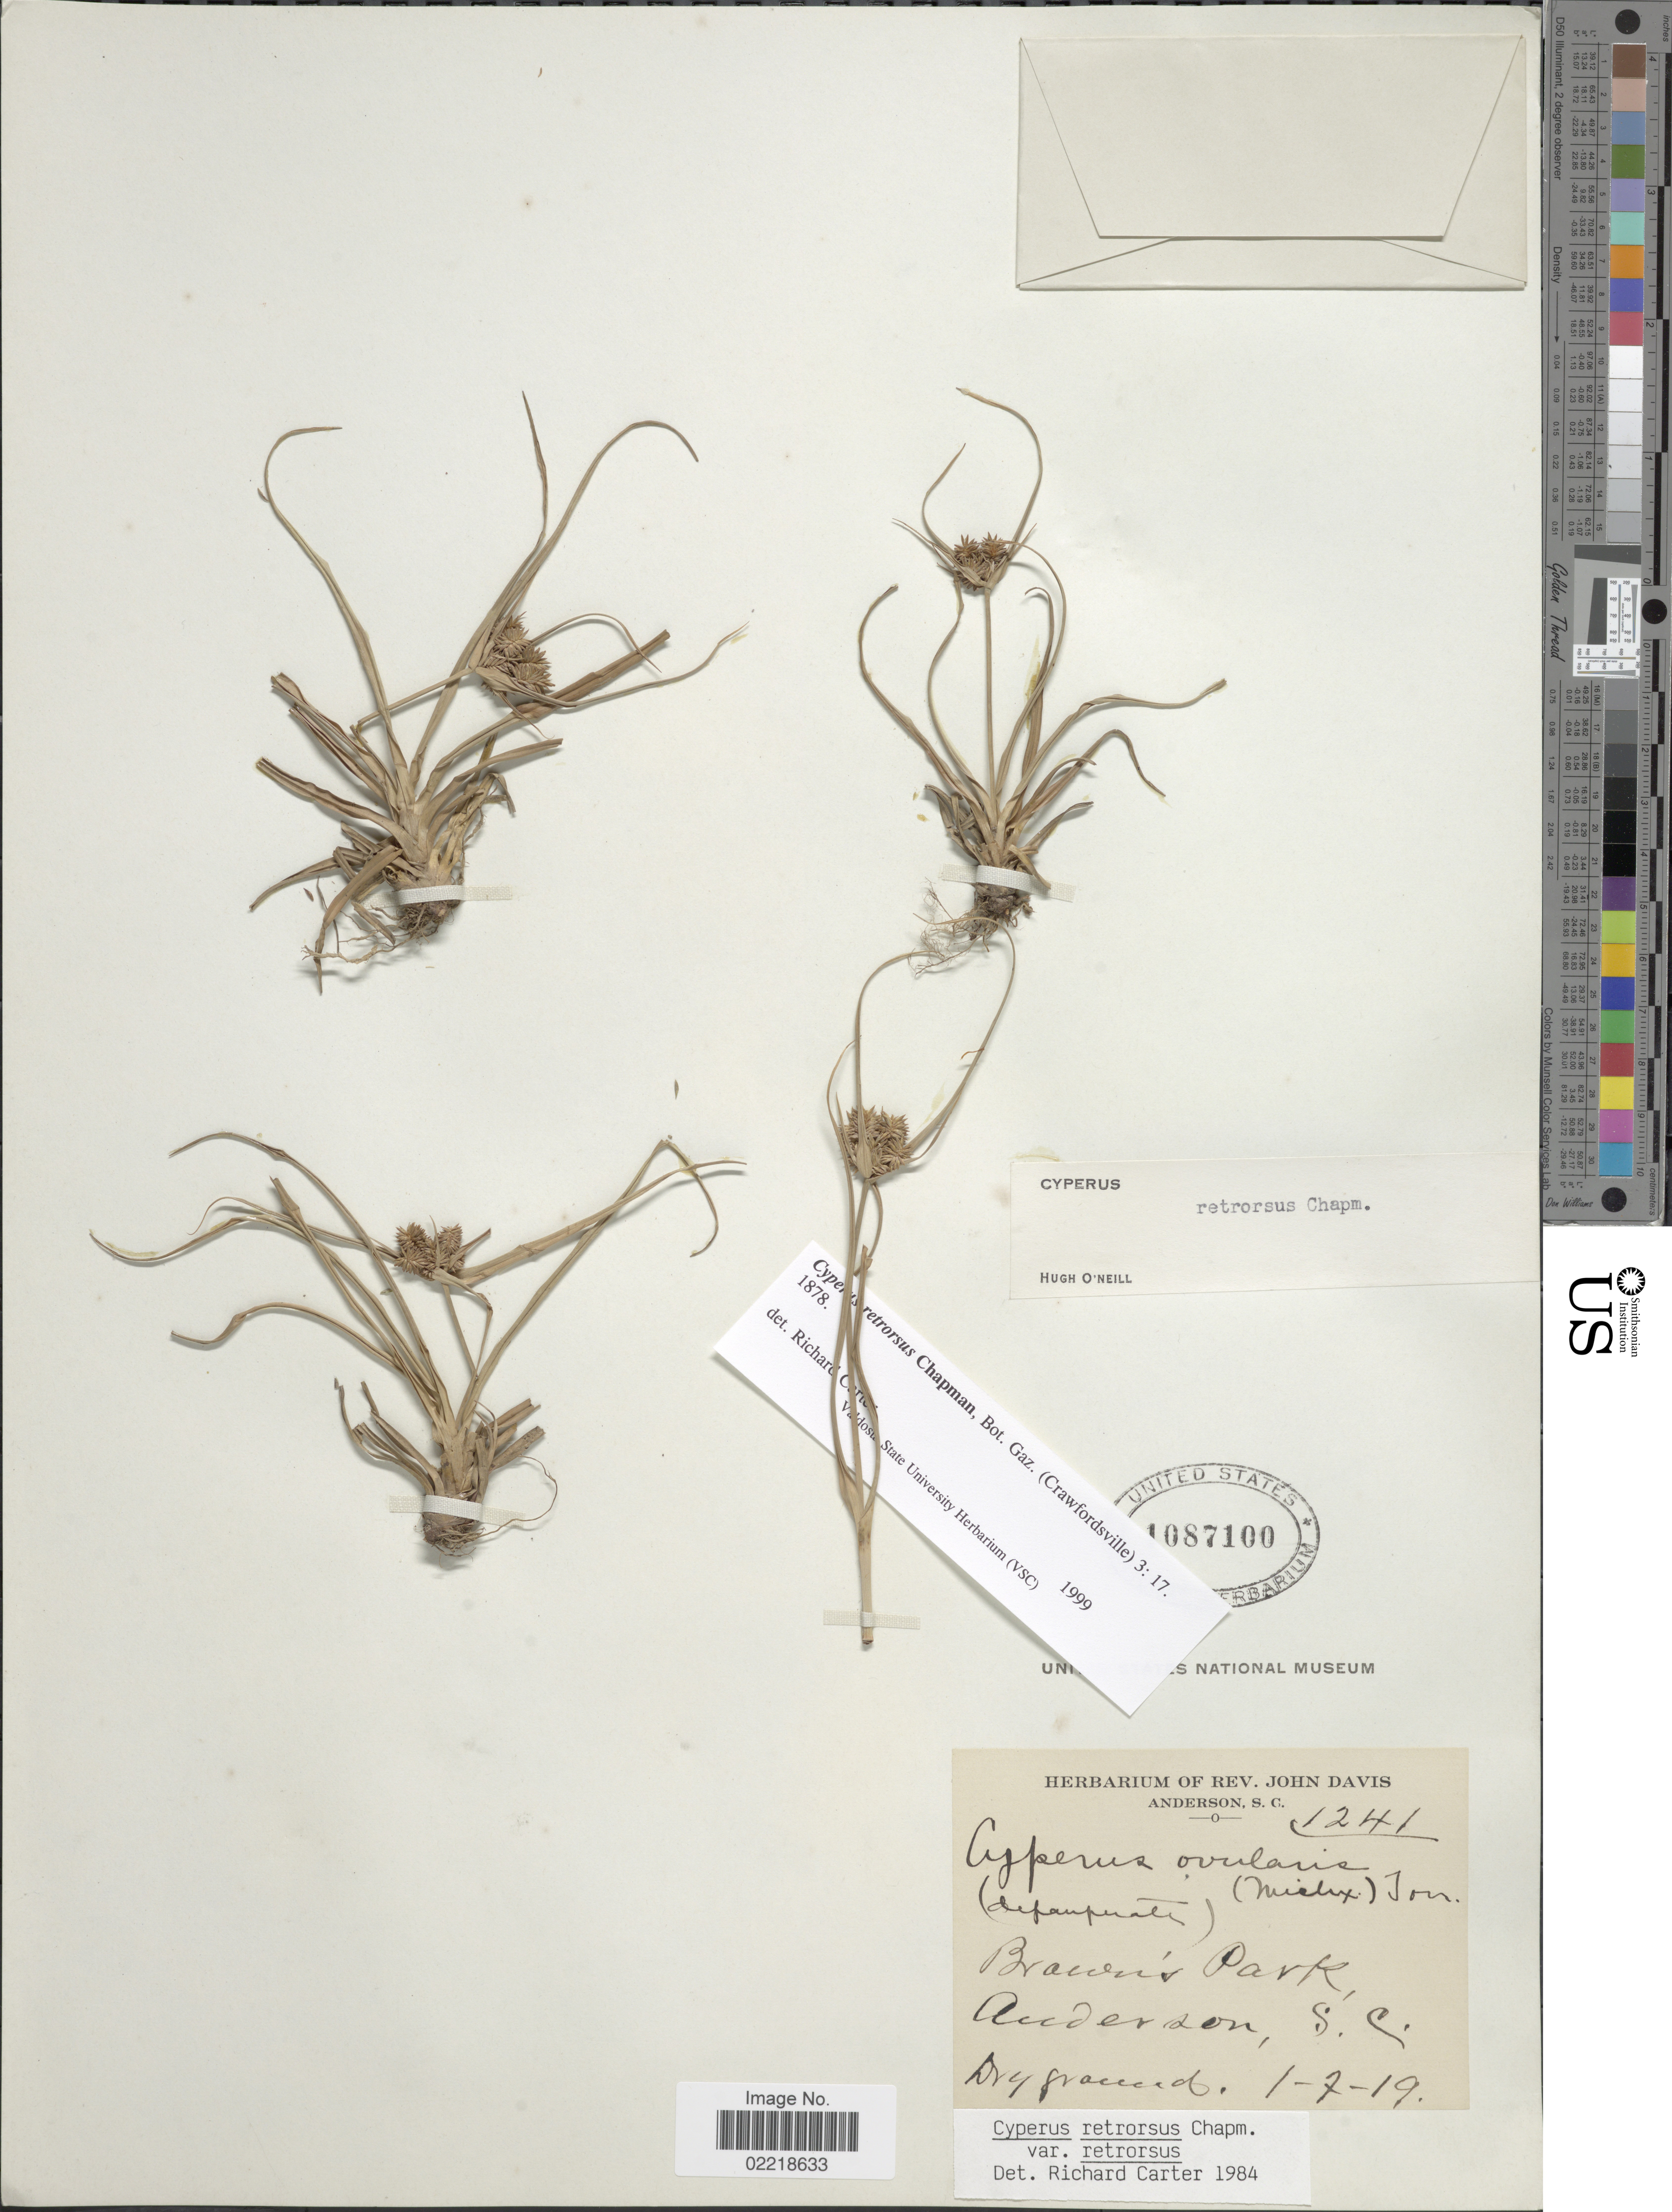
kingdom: Plantae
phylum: Tracheophyta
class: Liliopsida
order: Poales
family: Cyperaceae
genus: Cyperus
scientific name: Cyperus retrorsus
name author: Chapm.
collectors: ex herb. Rev. John Davis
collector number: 1241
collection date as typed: Transcribed d/m/y: 7/1/19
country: United States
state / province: South Carolina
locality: Brawn's Park, Anderson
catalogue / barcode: US 1087100